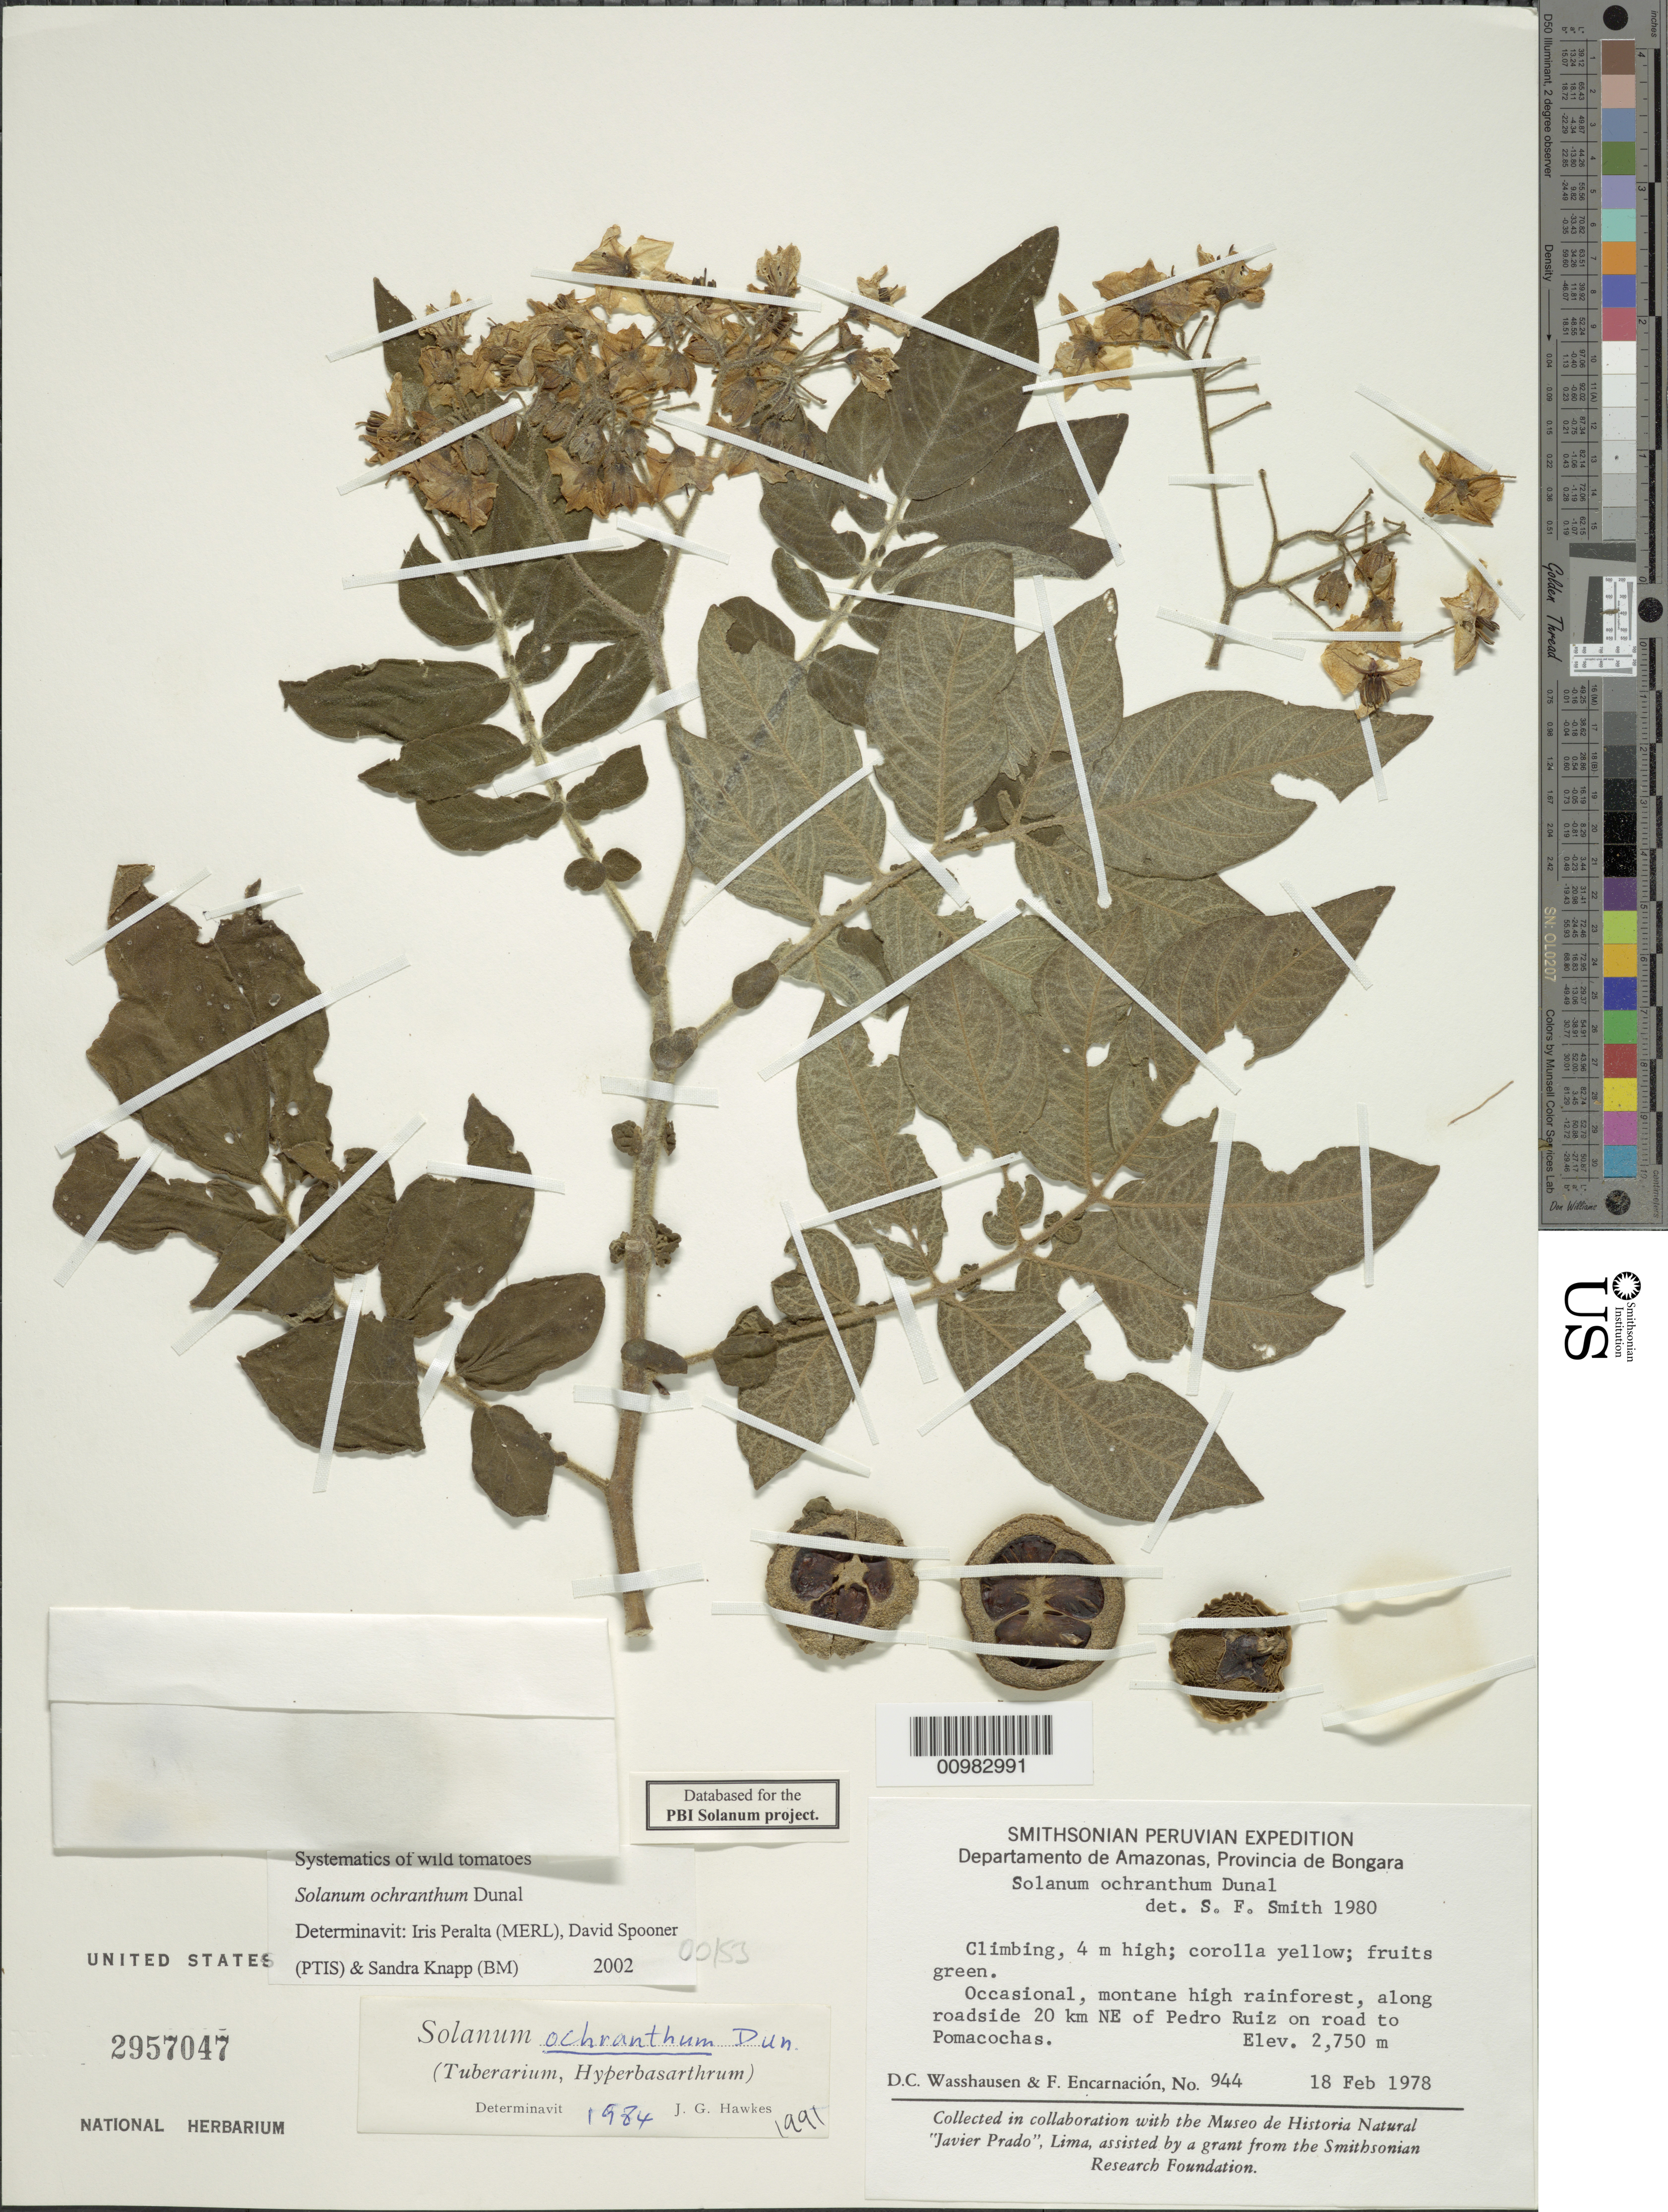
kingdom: Plantae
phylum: Tracheophyta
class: Magnoliopsida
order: Solanales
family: Solanaceae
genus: Solanum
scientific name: Solanum ochranthum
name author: Dunal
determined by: Peralta, Iris E.; Knapp, S. D.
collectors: D. C. Wasshausen & F. Encarnación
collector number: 944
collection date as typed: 18 Feb 1978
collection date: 1978-02-18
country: Peru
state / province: Amazonas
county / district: Bongará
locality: along roadside 20 km NE of Pedro Ruiz on road to Pomacochas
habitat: montane high rainforest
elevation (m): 2750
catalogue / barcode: US 2957047